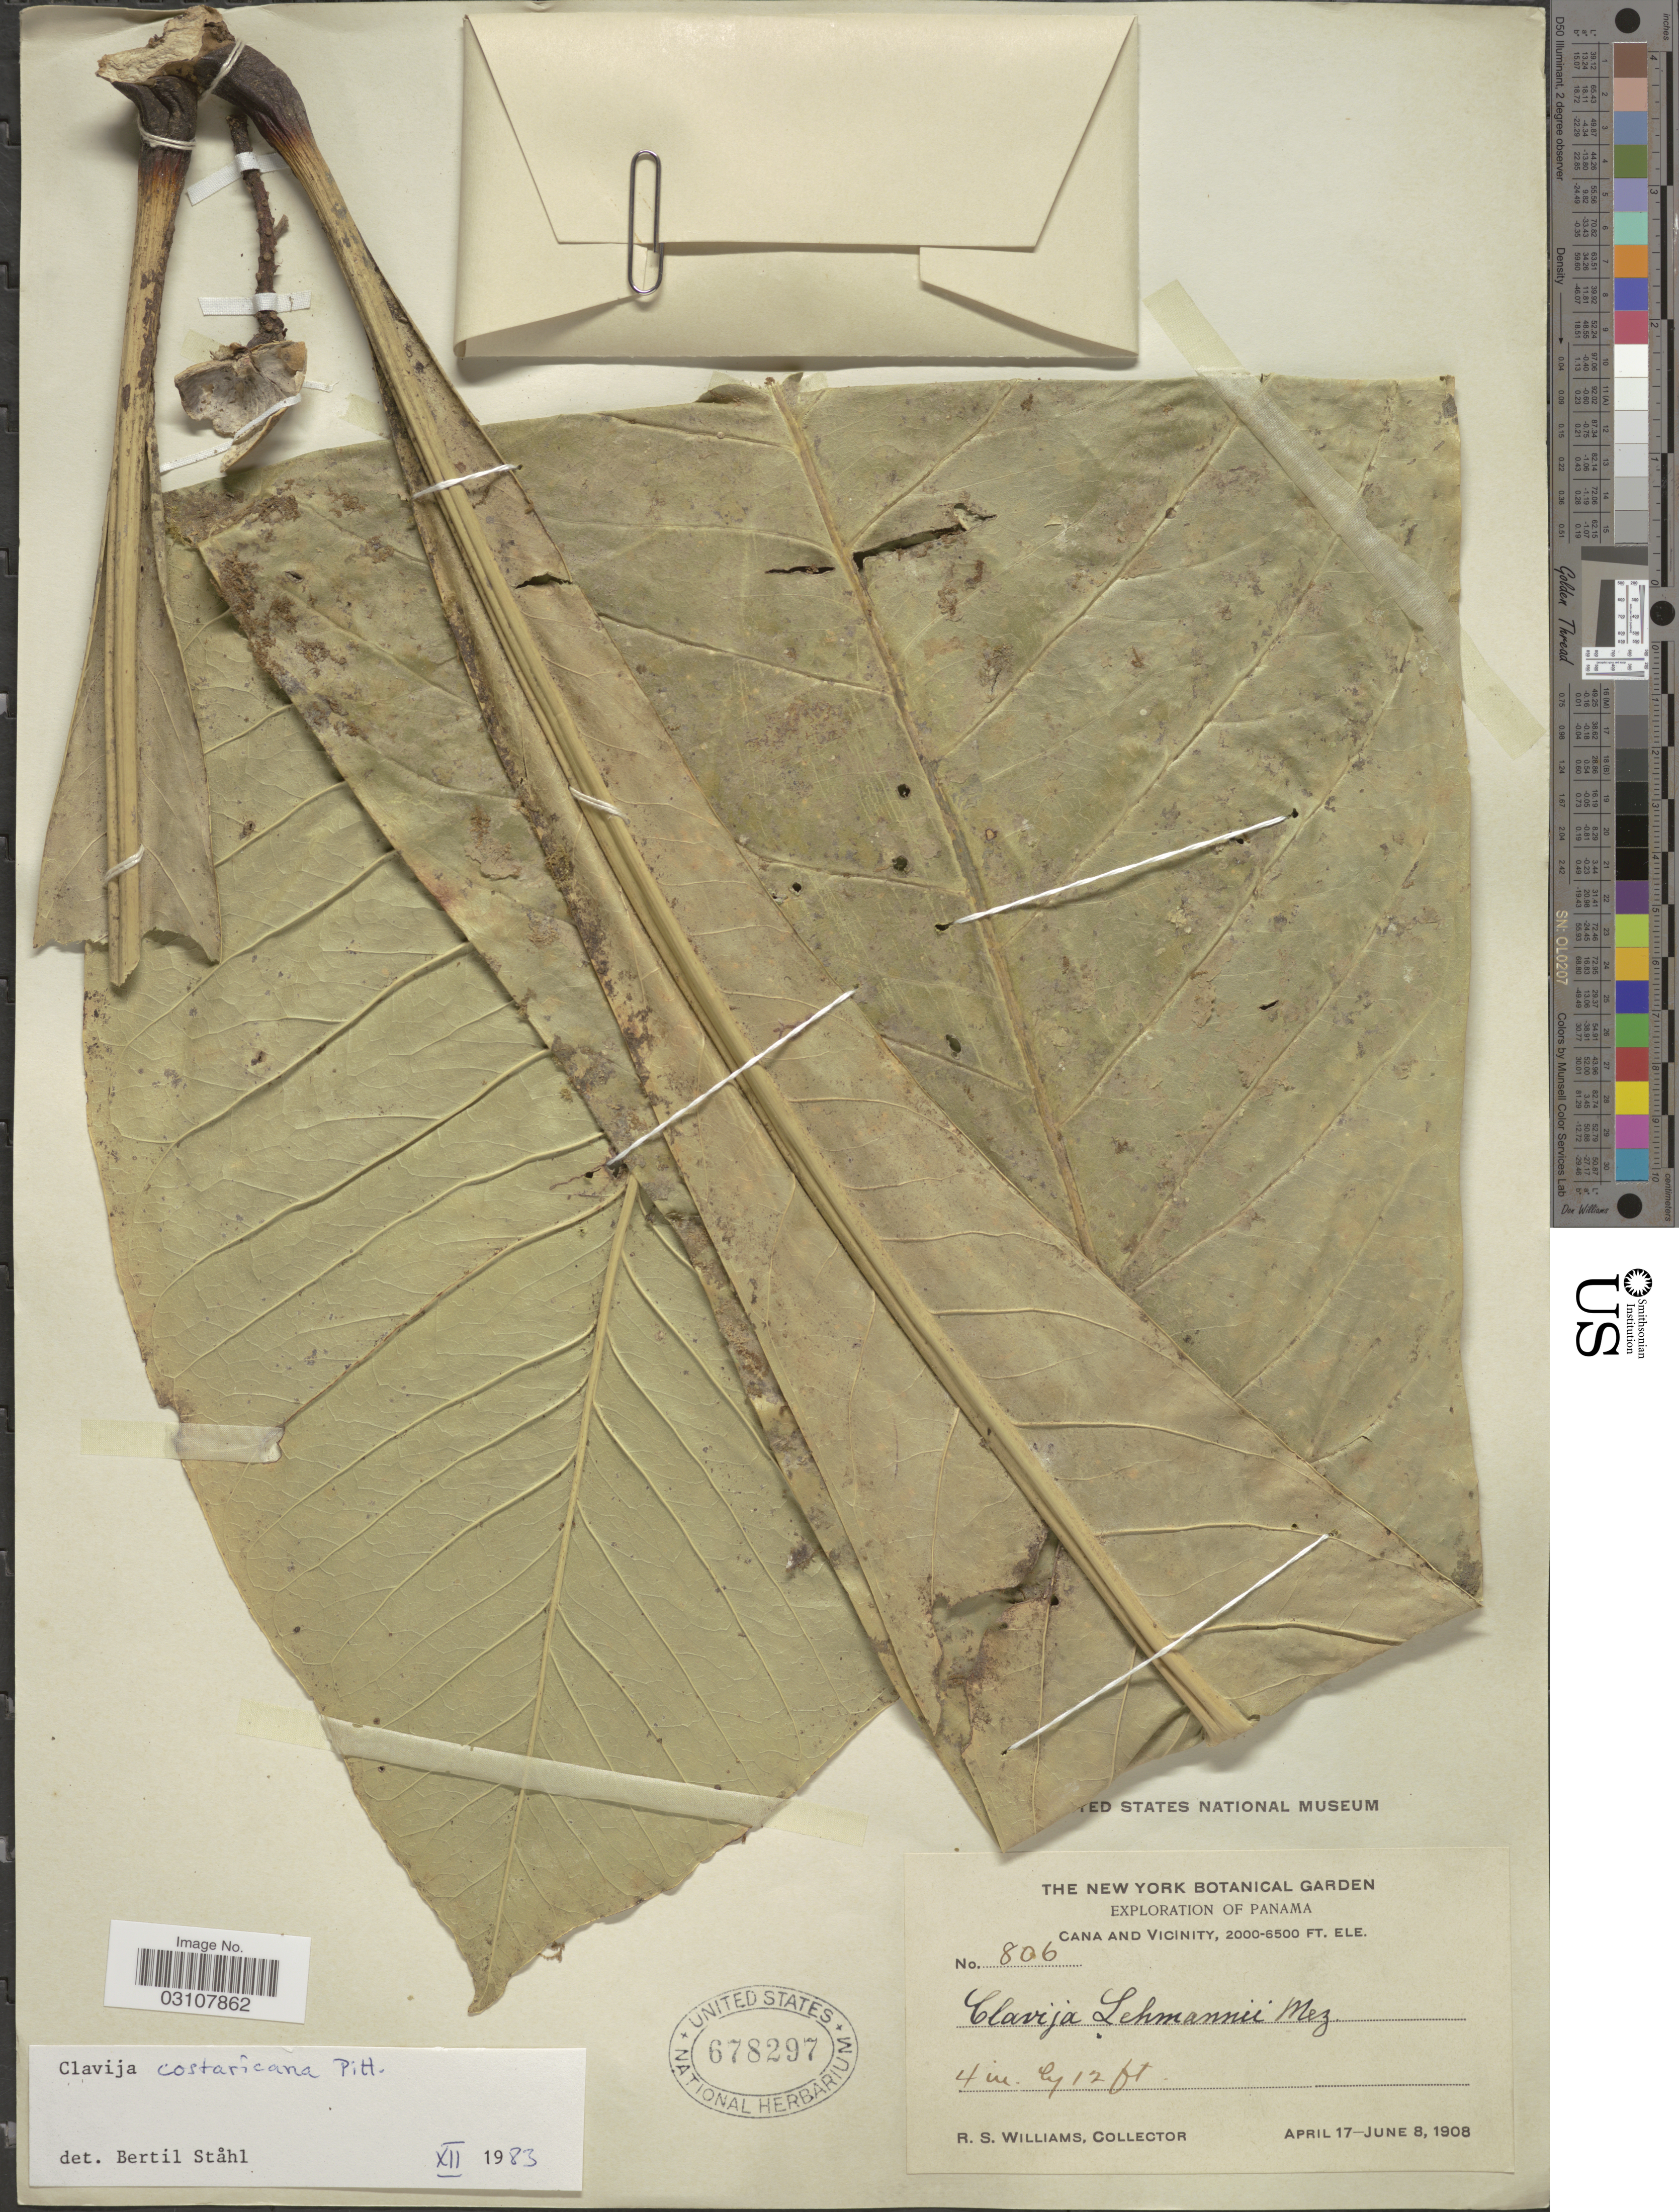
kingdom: Plantae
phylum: Tracheophyta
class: Magnoliopsida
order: Ericales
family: Primulaceae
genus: Clavija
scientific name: Clavija costaricana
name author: Pittier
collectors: R. S. Williams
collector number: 806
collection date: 1908-04-17/1908-06-08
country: Panama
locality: Cana and Vicinity.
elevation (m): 610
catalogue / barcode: US 678297